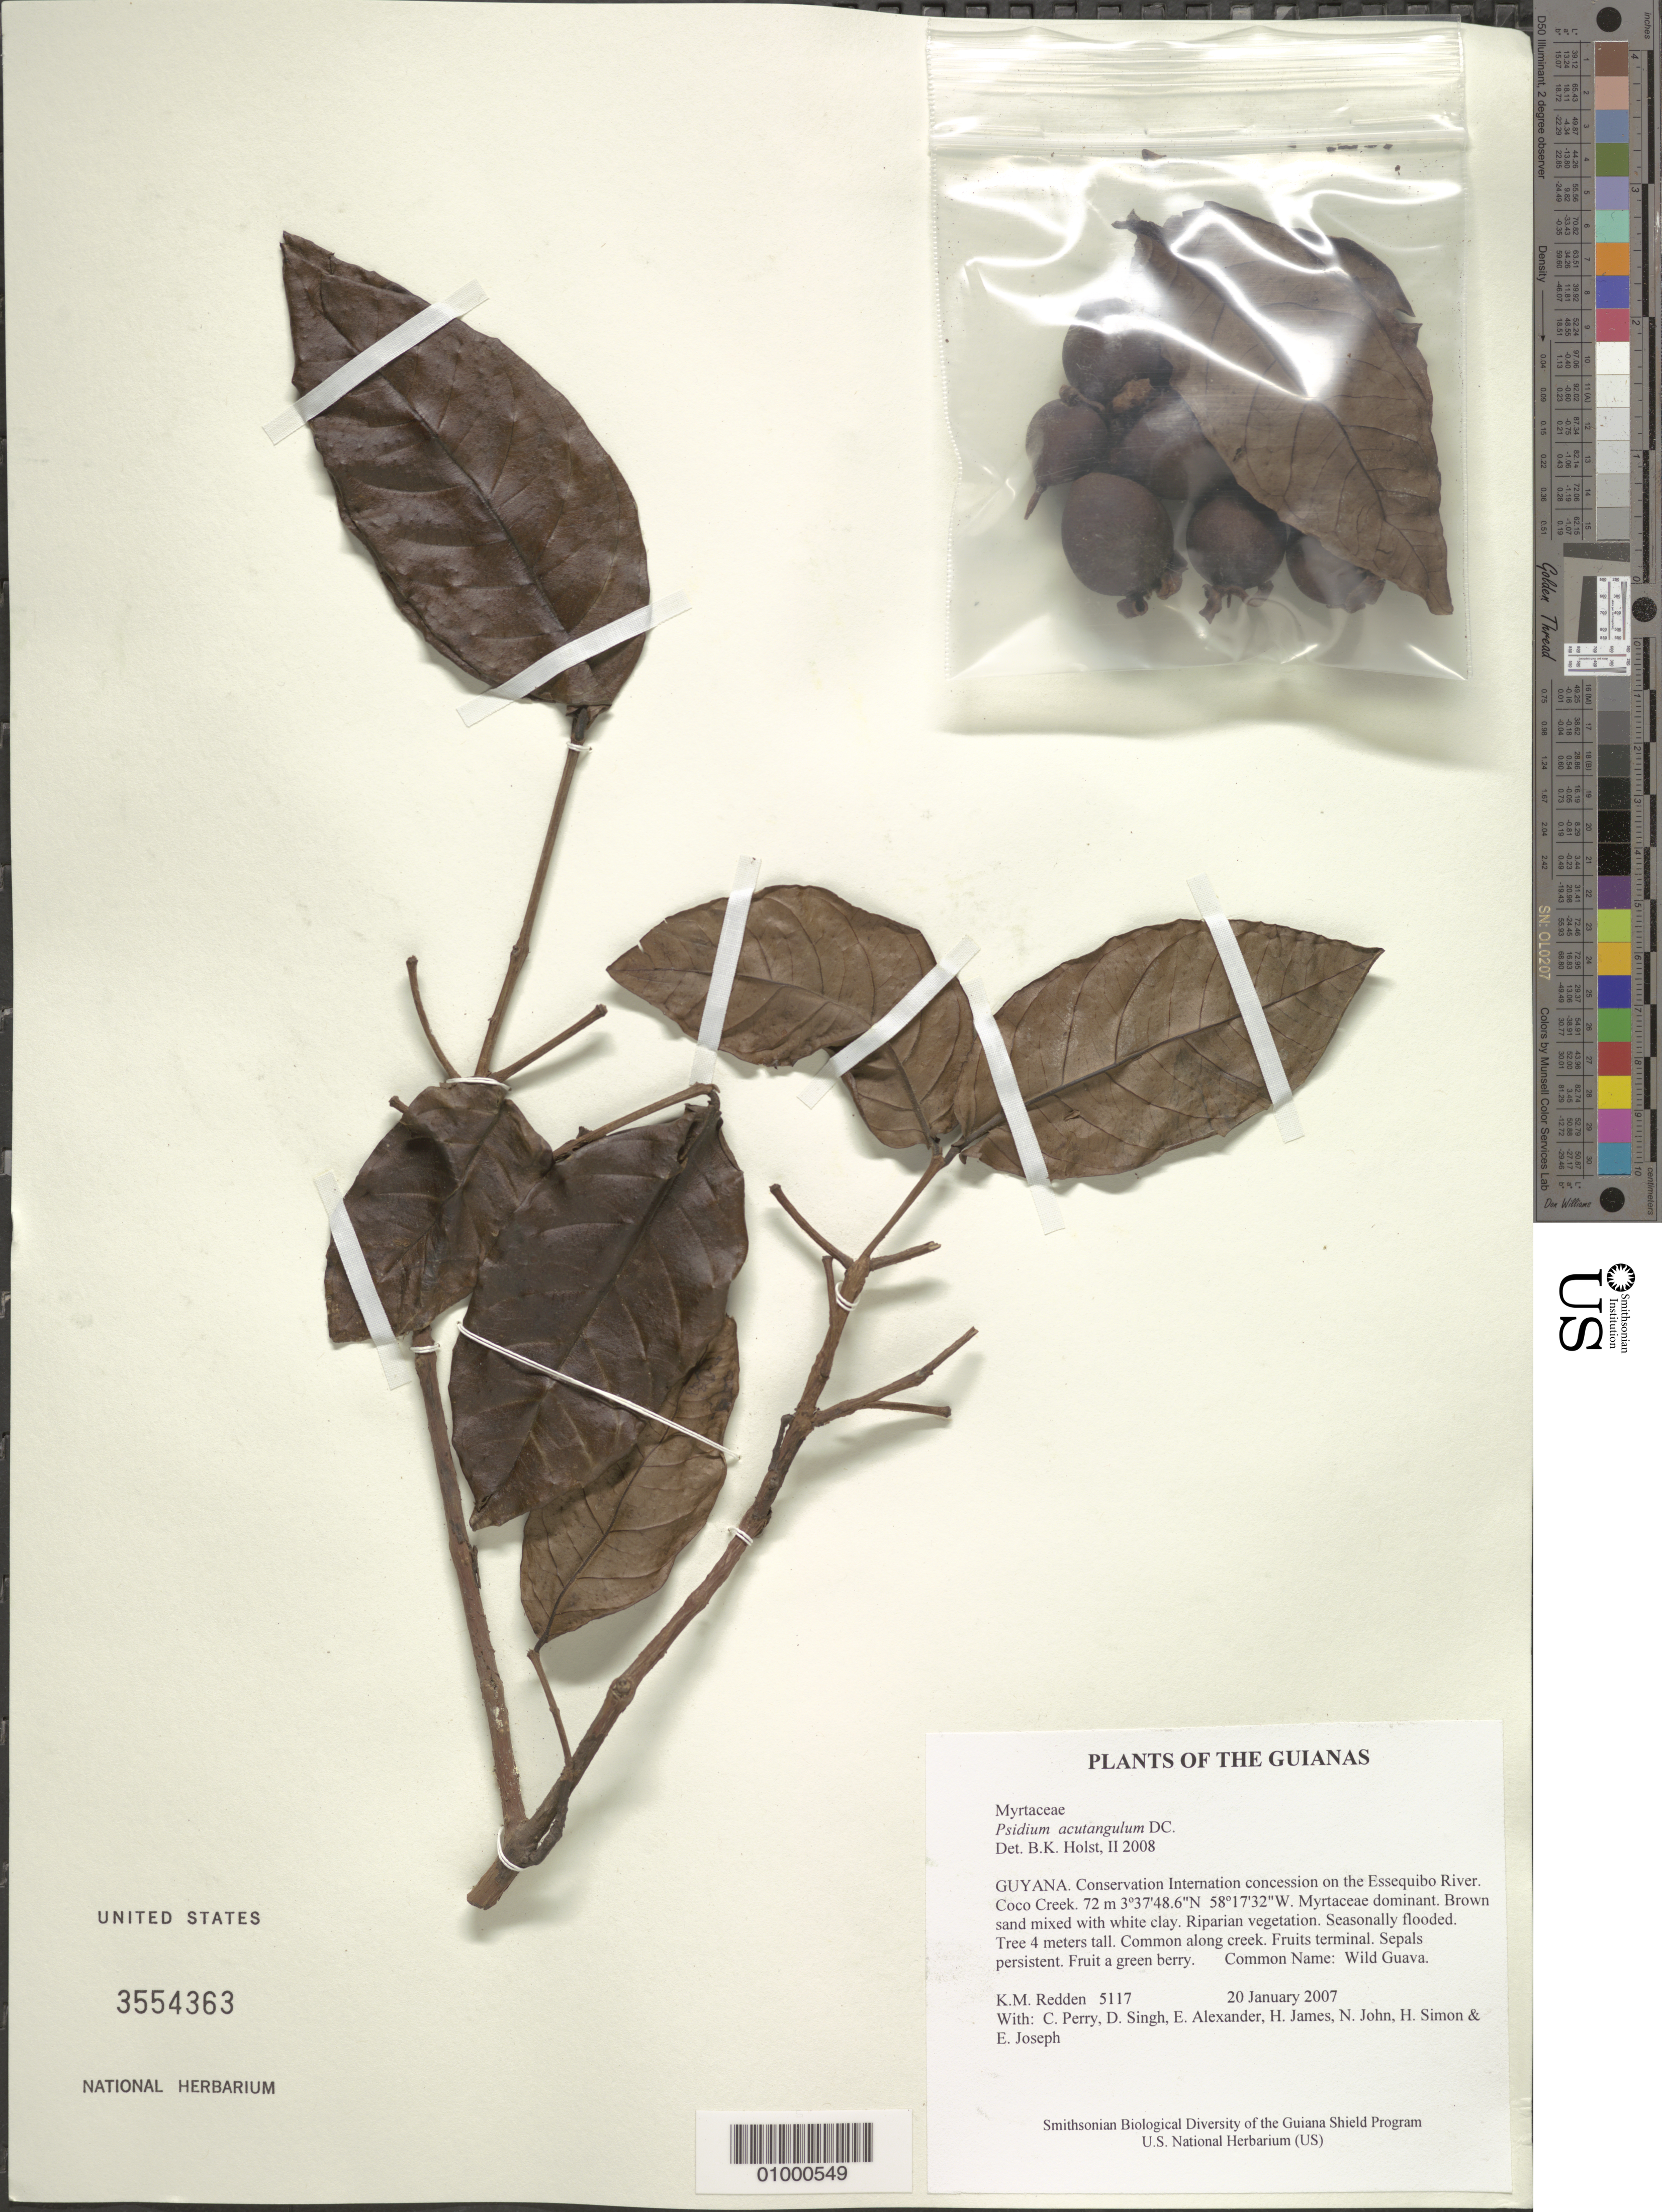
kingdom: Plantae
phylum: Tracheophyta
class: Magnoliopsida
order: Myrtales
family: Myrtaceae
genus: Psidium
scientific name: Psidium acutangulum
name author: (DC.) DC.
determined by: Holst, Bruce K.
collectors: K. M. Redden, C. Perry, D. Singh, E. Alexander, H. James, N. John, H. Simon & E. Joseph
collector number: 5117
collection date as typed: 20 January 2007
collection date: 2007-01-20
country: Guyana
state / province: U. Takutu-U. Essequibo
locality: Conservation International concession on the Essequibo River. Coco Creek.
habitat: Myrtaceae dominant. Brown sand mixed with white clay. Riparian vegetation. Seasonally flooded.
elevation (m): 72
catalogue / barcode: US 3554363